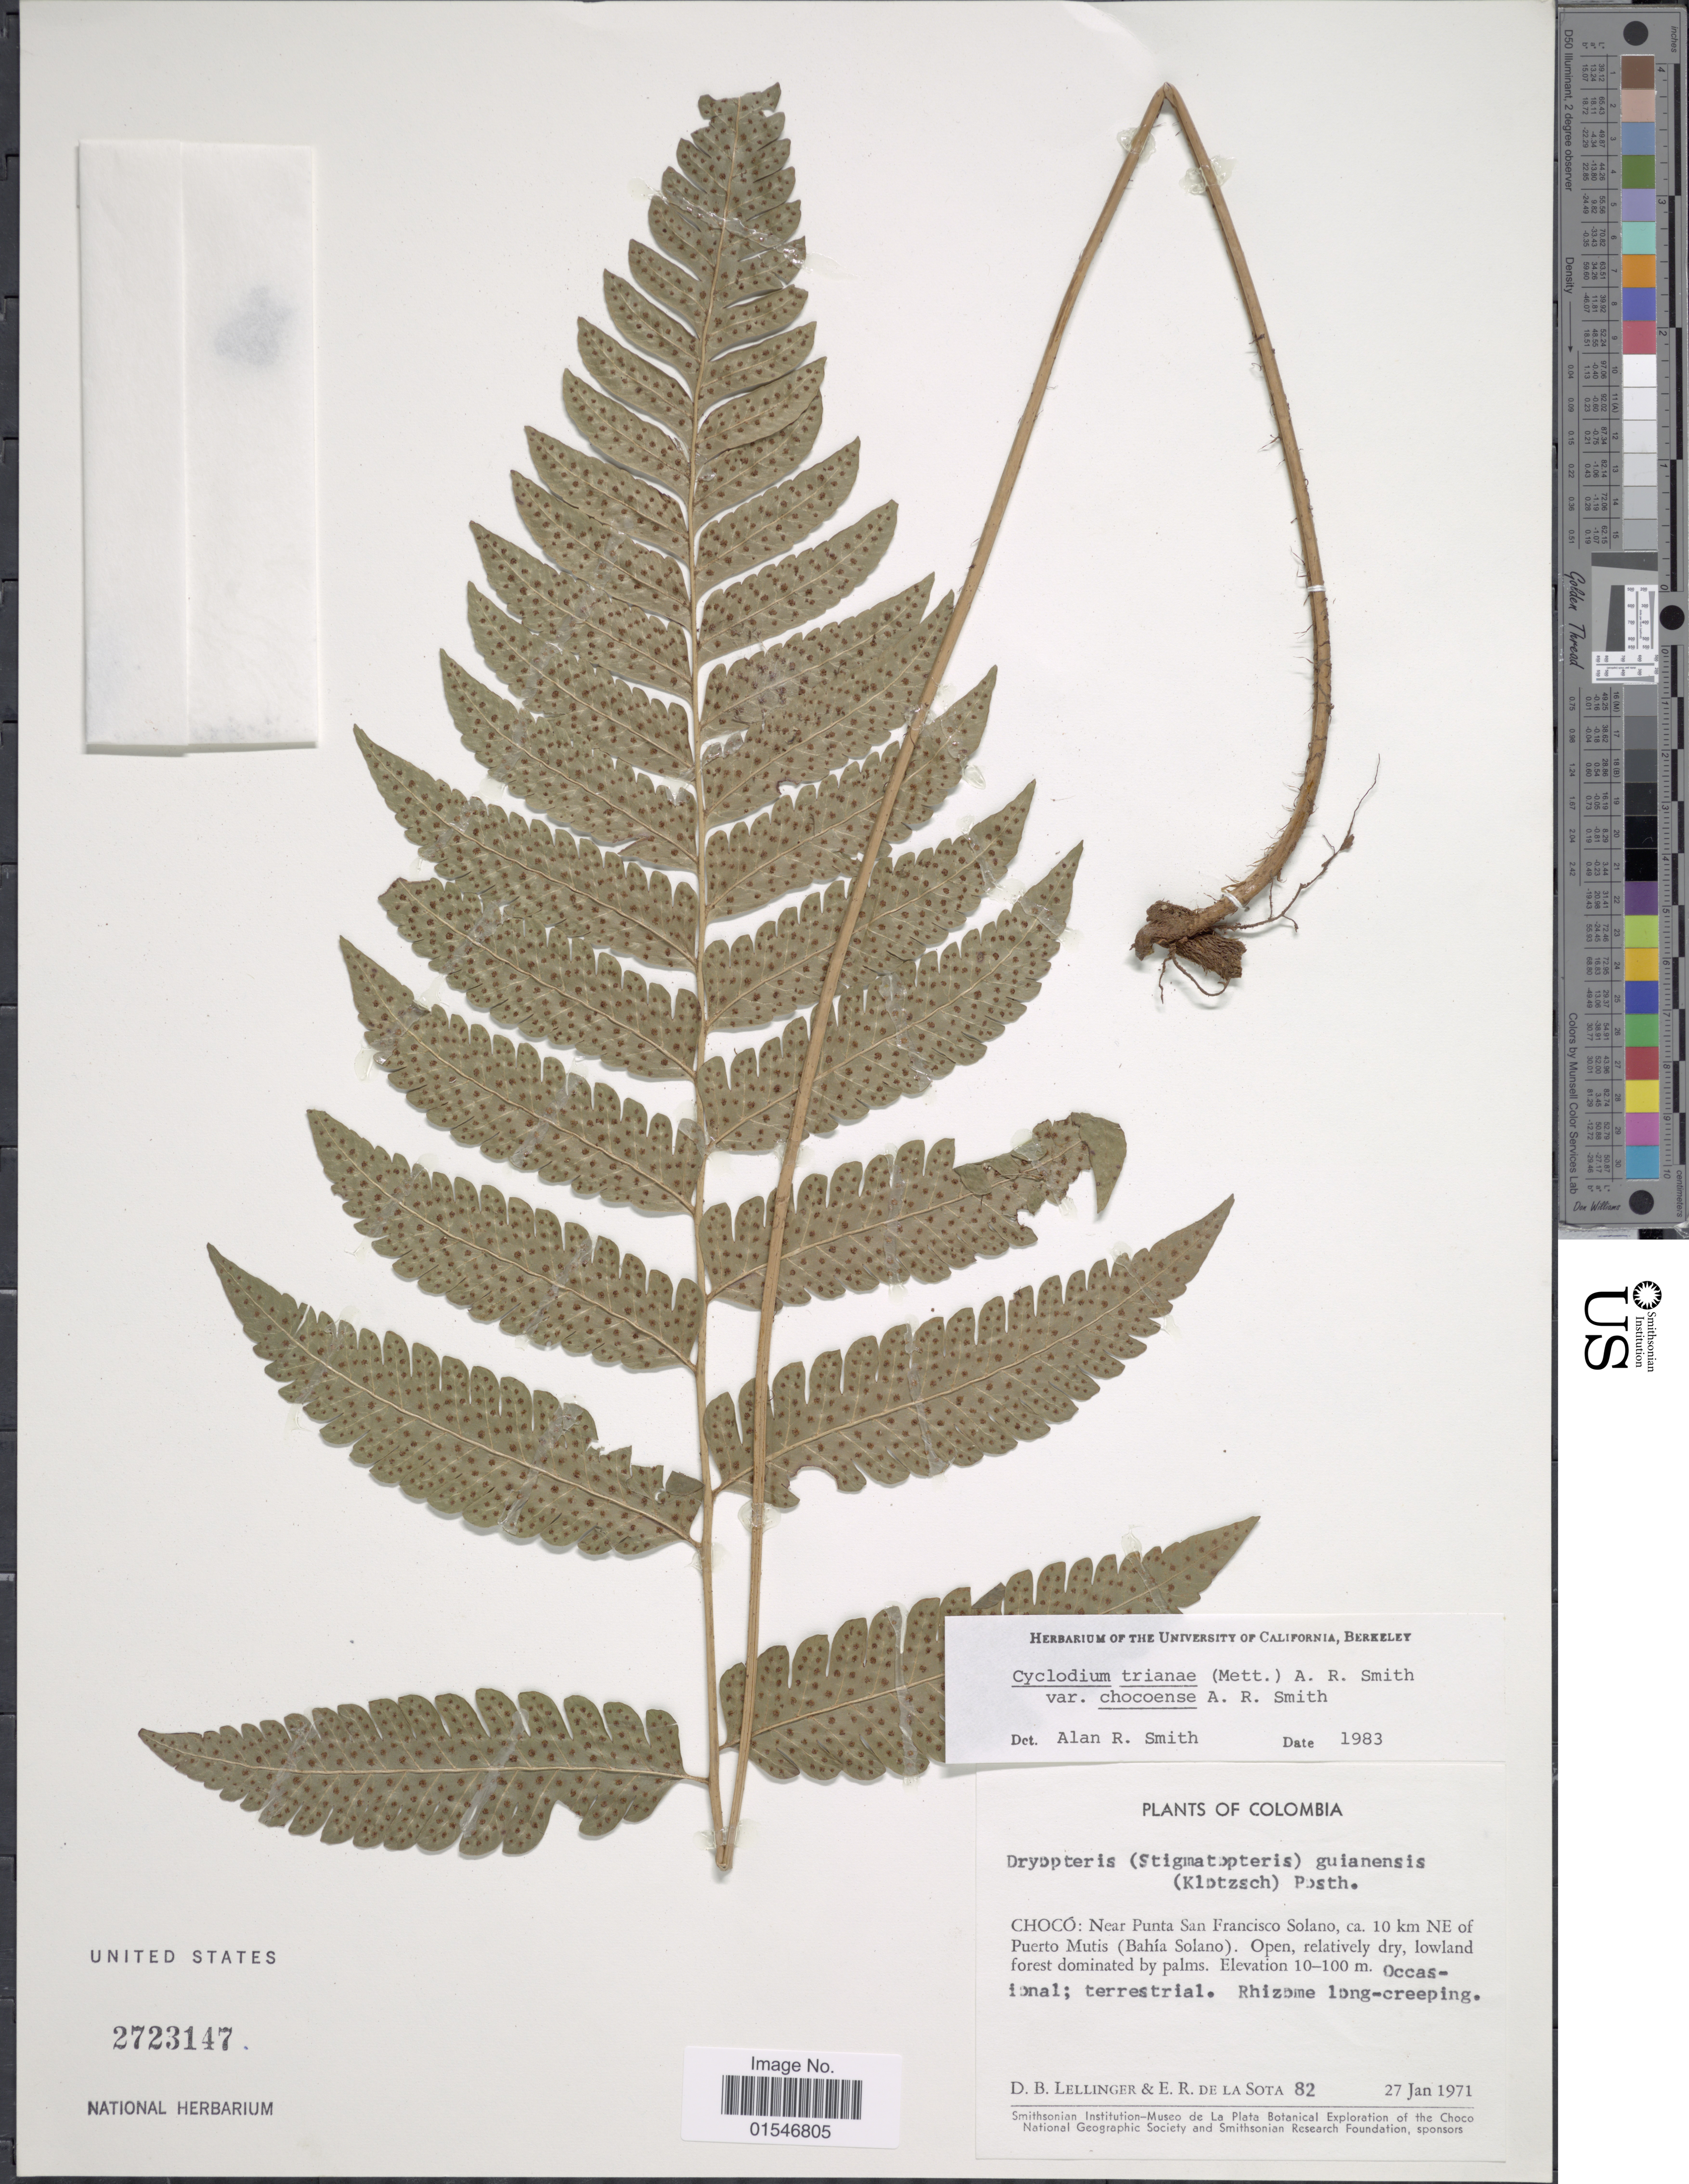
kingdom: Plantae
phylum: Tracheophyta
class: Polypodiopsida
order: Polypodiales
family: Dryopteridaceae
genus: Cyclodium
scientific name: Cyclodium trianae var. chocoense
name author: A.R. Sm.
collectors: D. B. Lellinger & E. R. de la Sota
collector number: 82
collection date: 1971-01-27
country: Colombia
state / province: Chocó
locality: Colombia, Choco: Near Punta San Francisco Solano, ca. 10 km NE of Puerto Mutis (Bahia Solano).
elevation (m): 10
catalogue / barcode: US 2723147